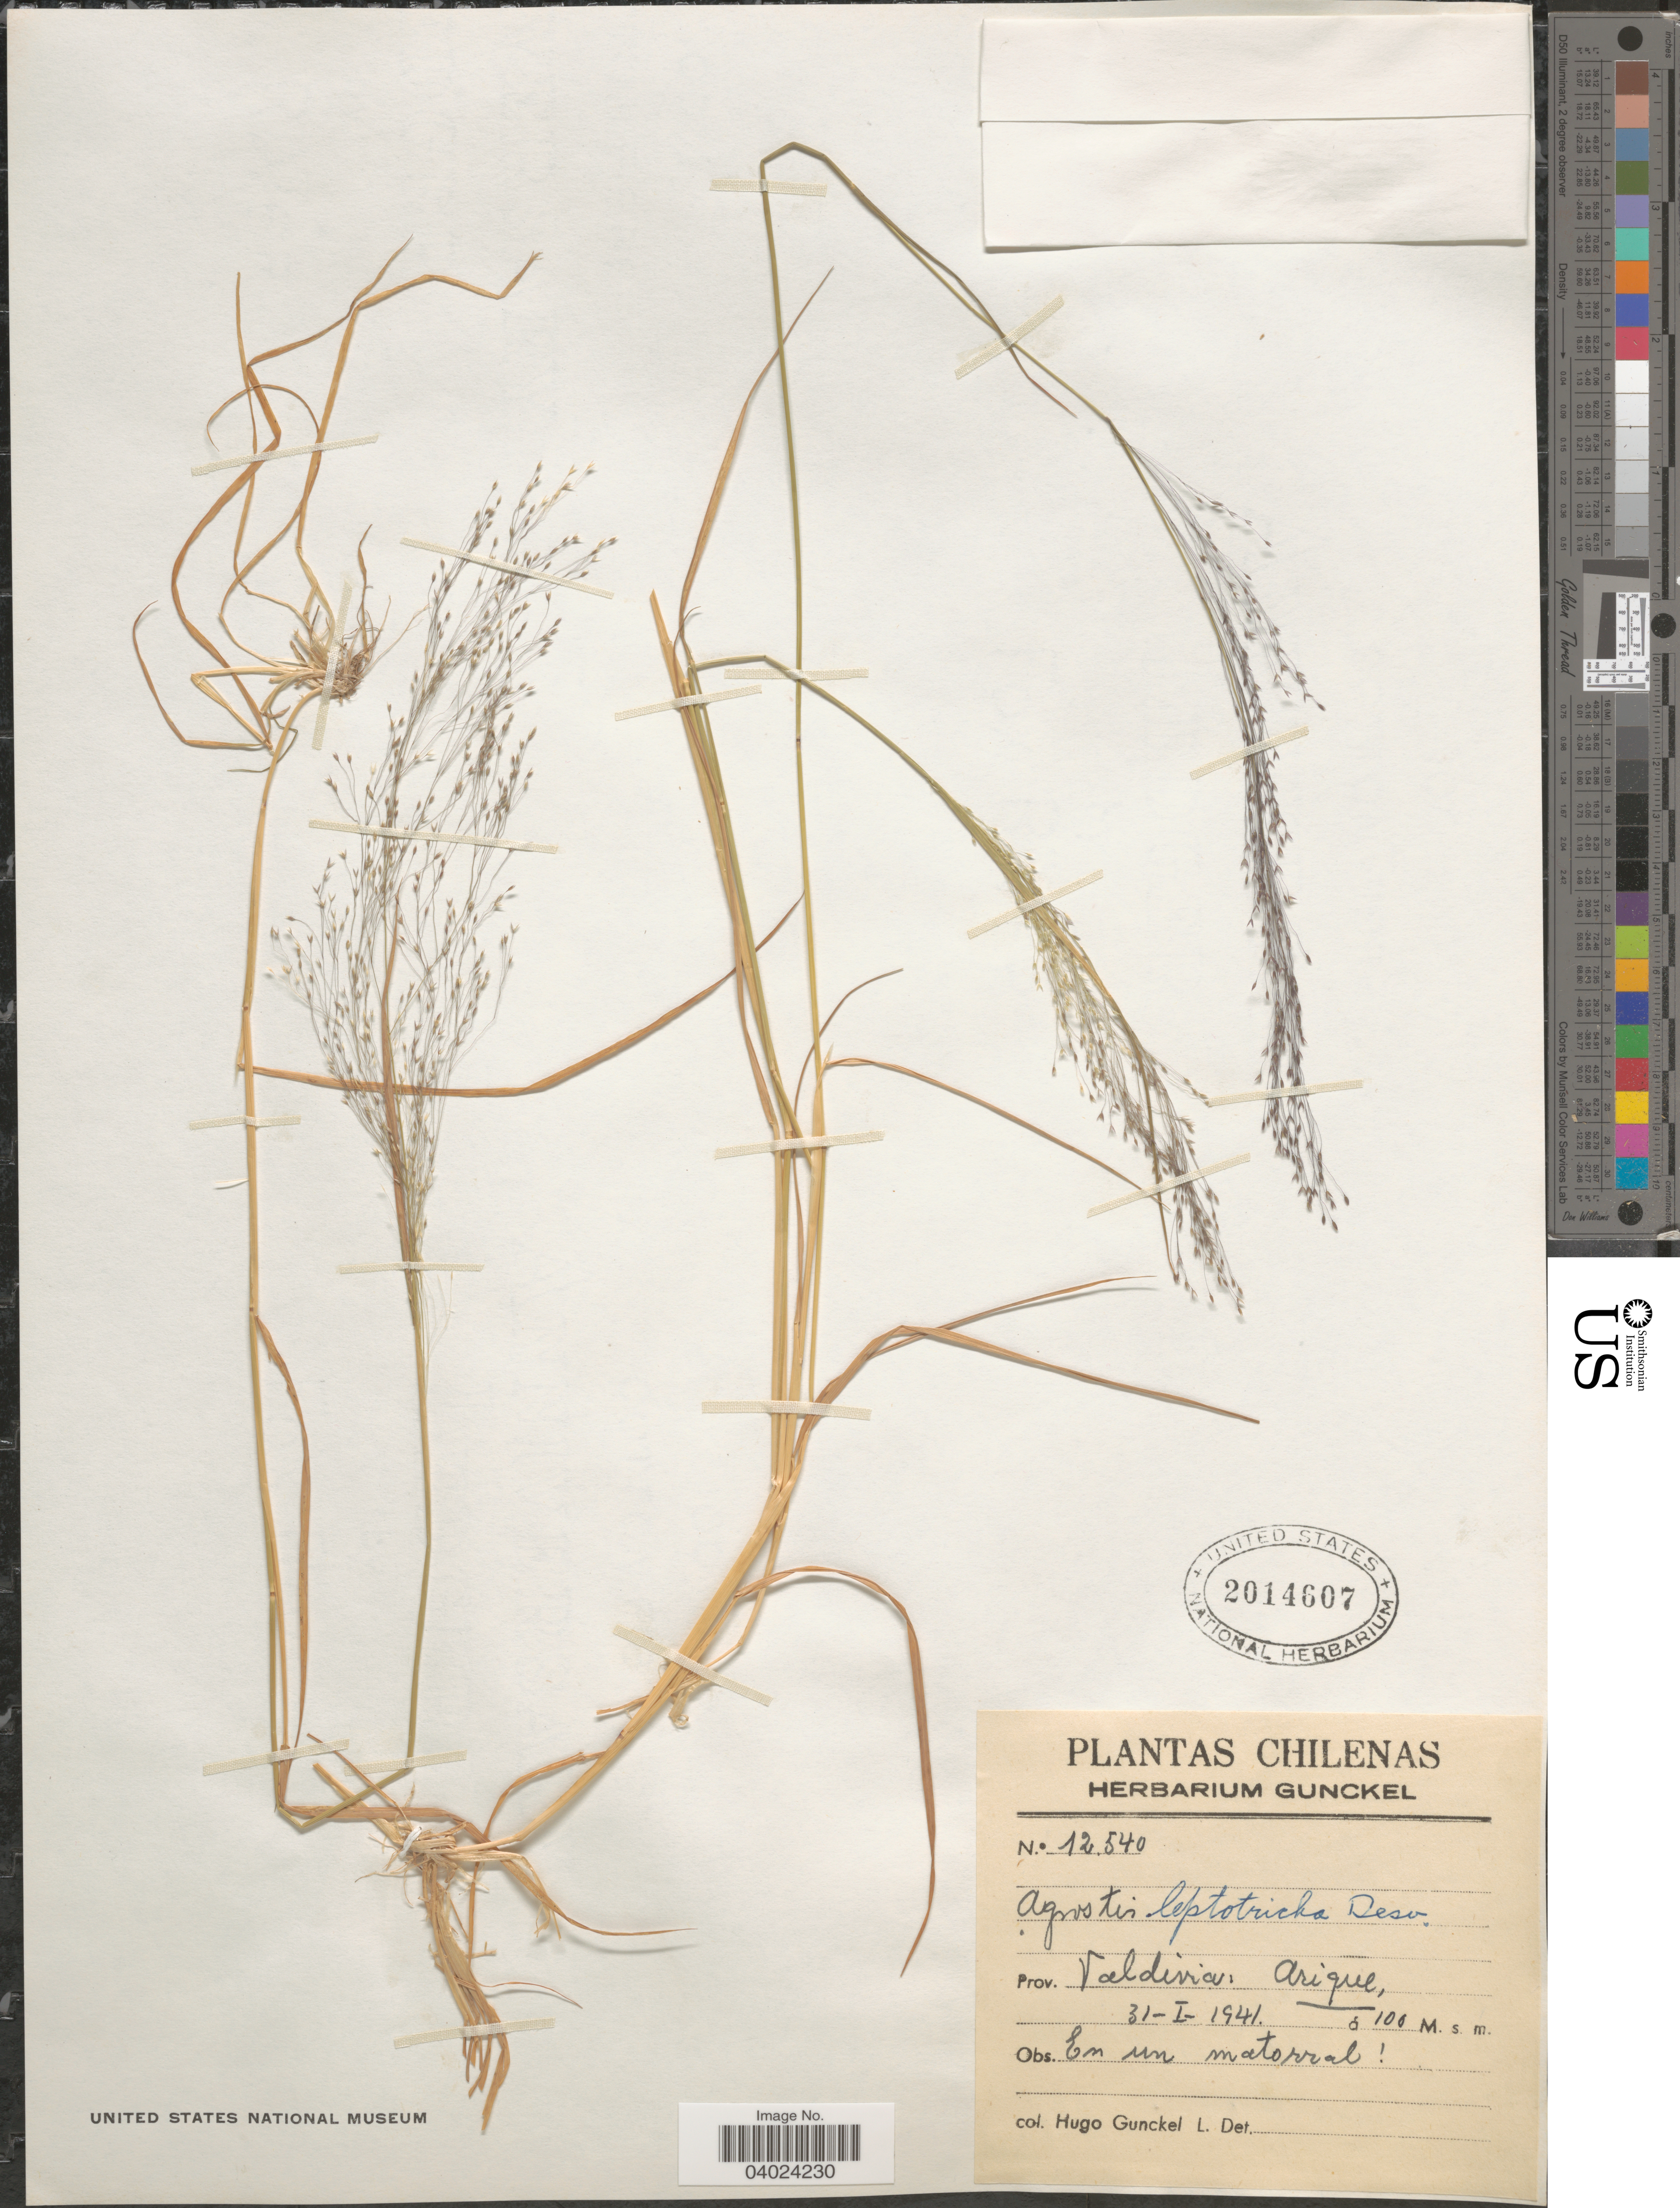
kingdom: Plantae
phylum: Tracheophyta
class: Liliopsida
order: Poales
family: Poaceae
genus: Agrostis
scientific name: Agrostis leptotricha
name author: É. Desv.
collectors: H. Gunckel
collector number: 12540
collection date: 1941-01-31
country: Chile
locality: Prov. Valdivia: Arique.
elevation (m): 100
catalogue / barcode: US 2014607